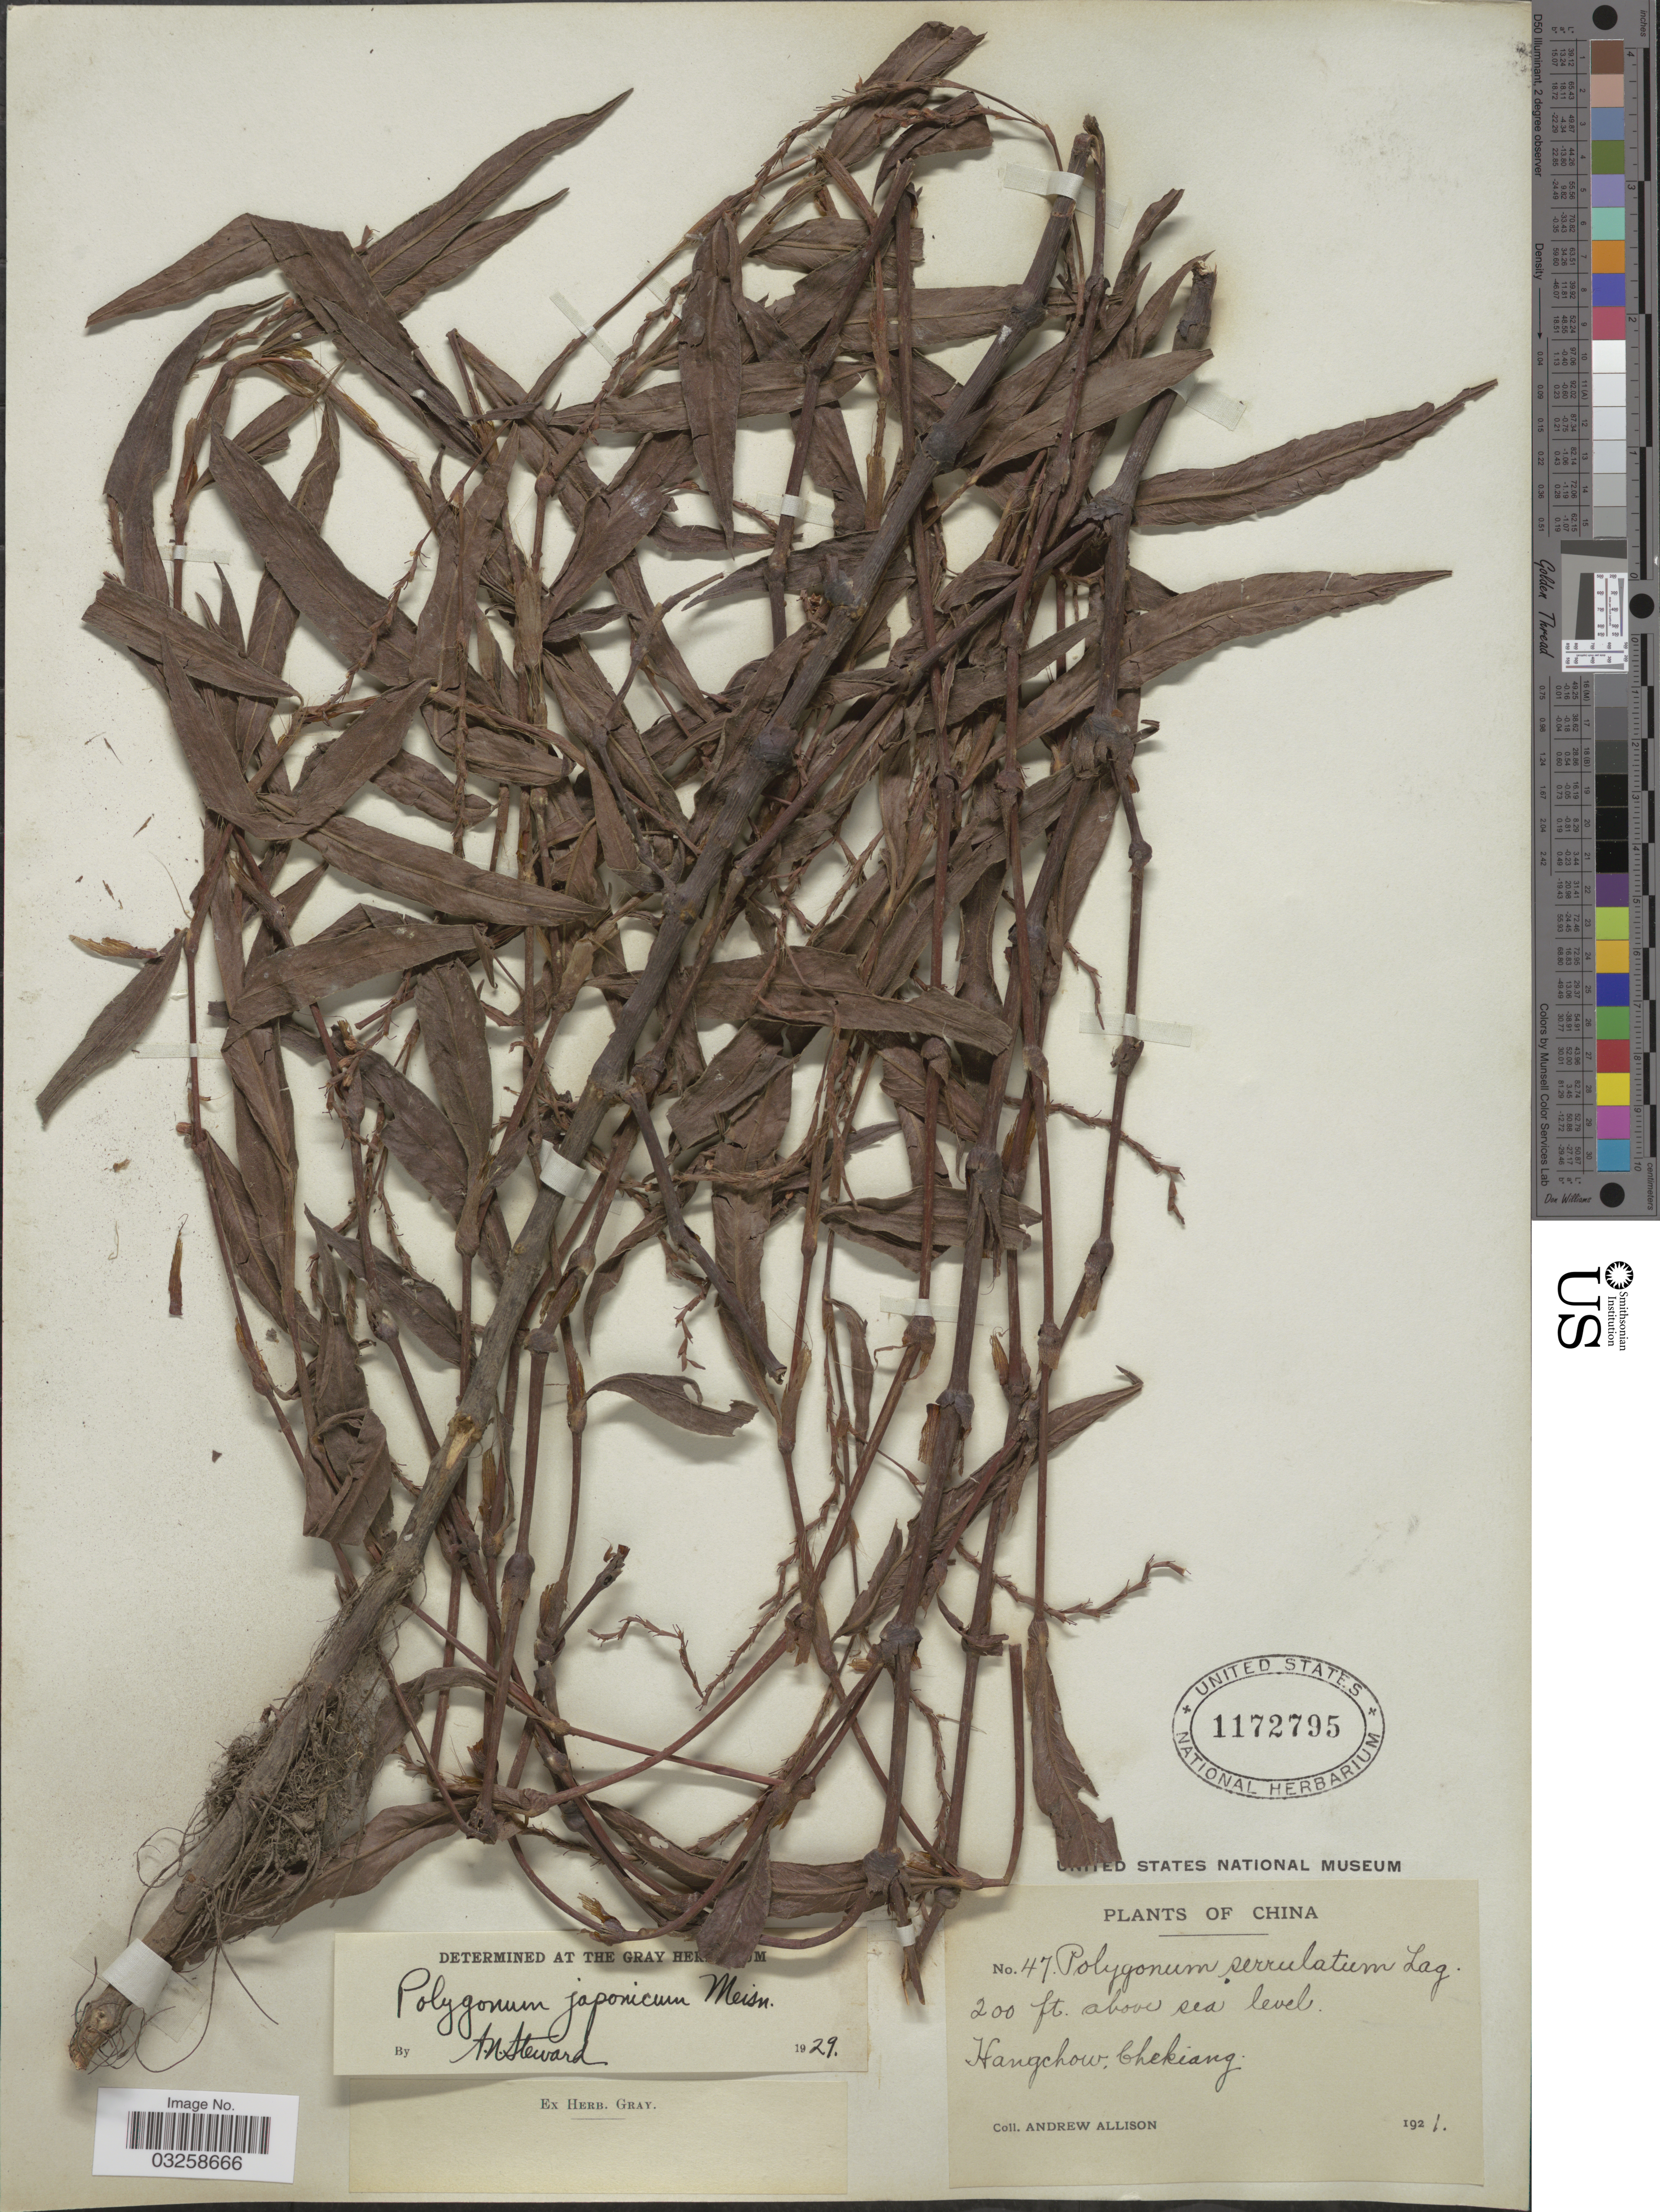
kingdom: Plantae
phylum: Tracheophyta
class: Magnoliopsida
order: Caryophyllales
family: Polygonaceae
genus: Polygonum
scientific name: Polygonum japonicum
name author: Meisn.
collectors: A. Allison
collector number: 47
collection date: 1921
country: China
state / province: Zhejiang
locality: Hangchow, Chekiang.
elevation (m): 61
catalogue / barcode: US 1172795